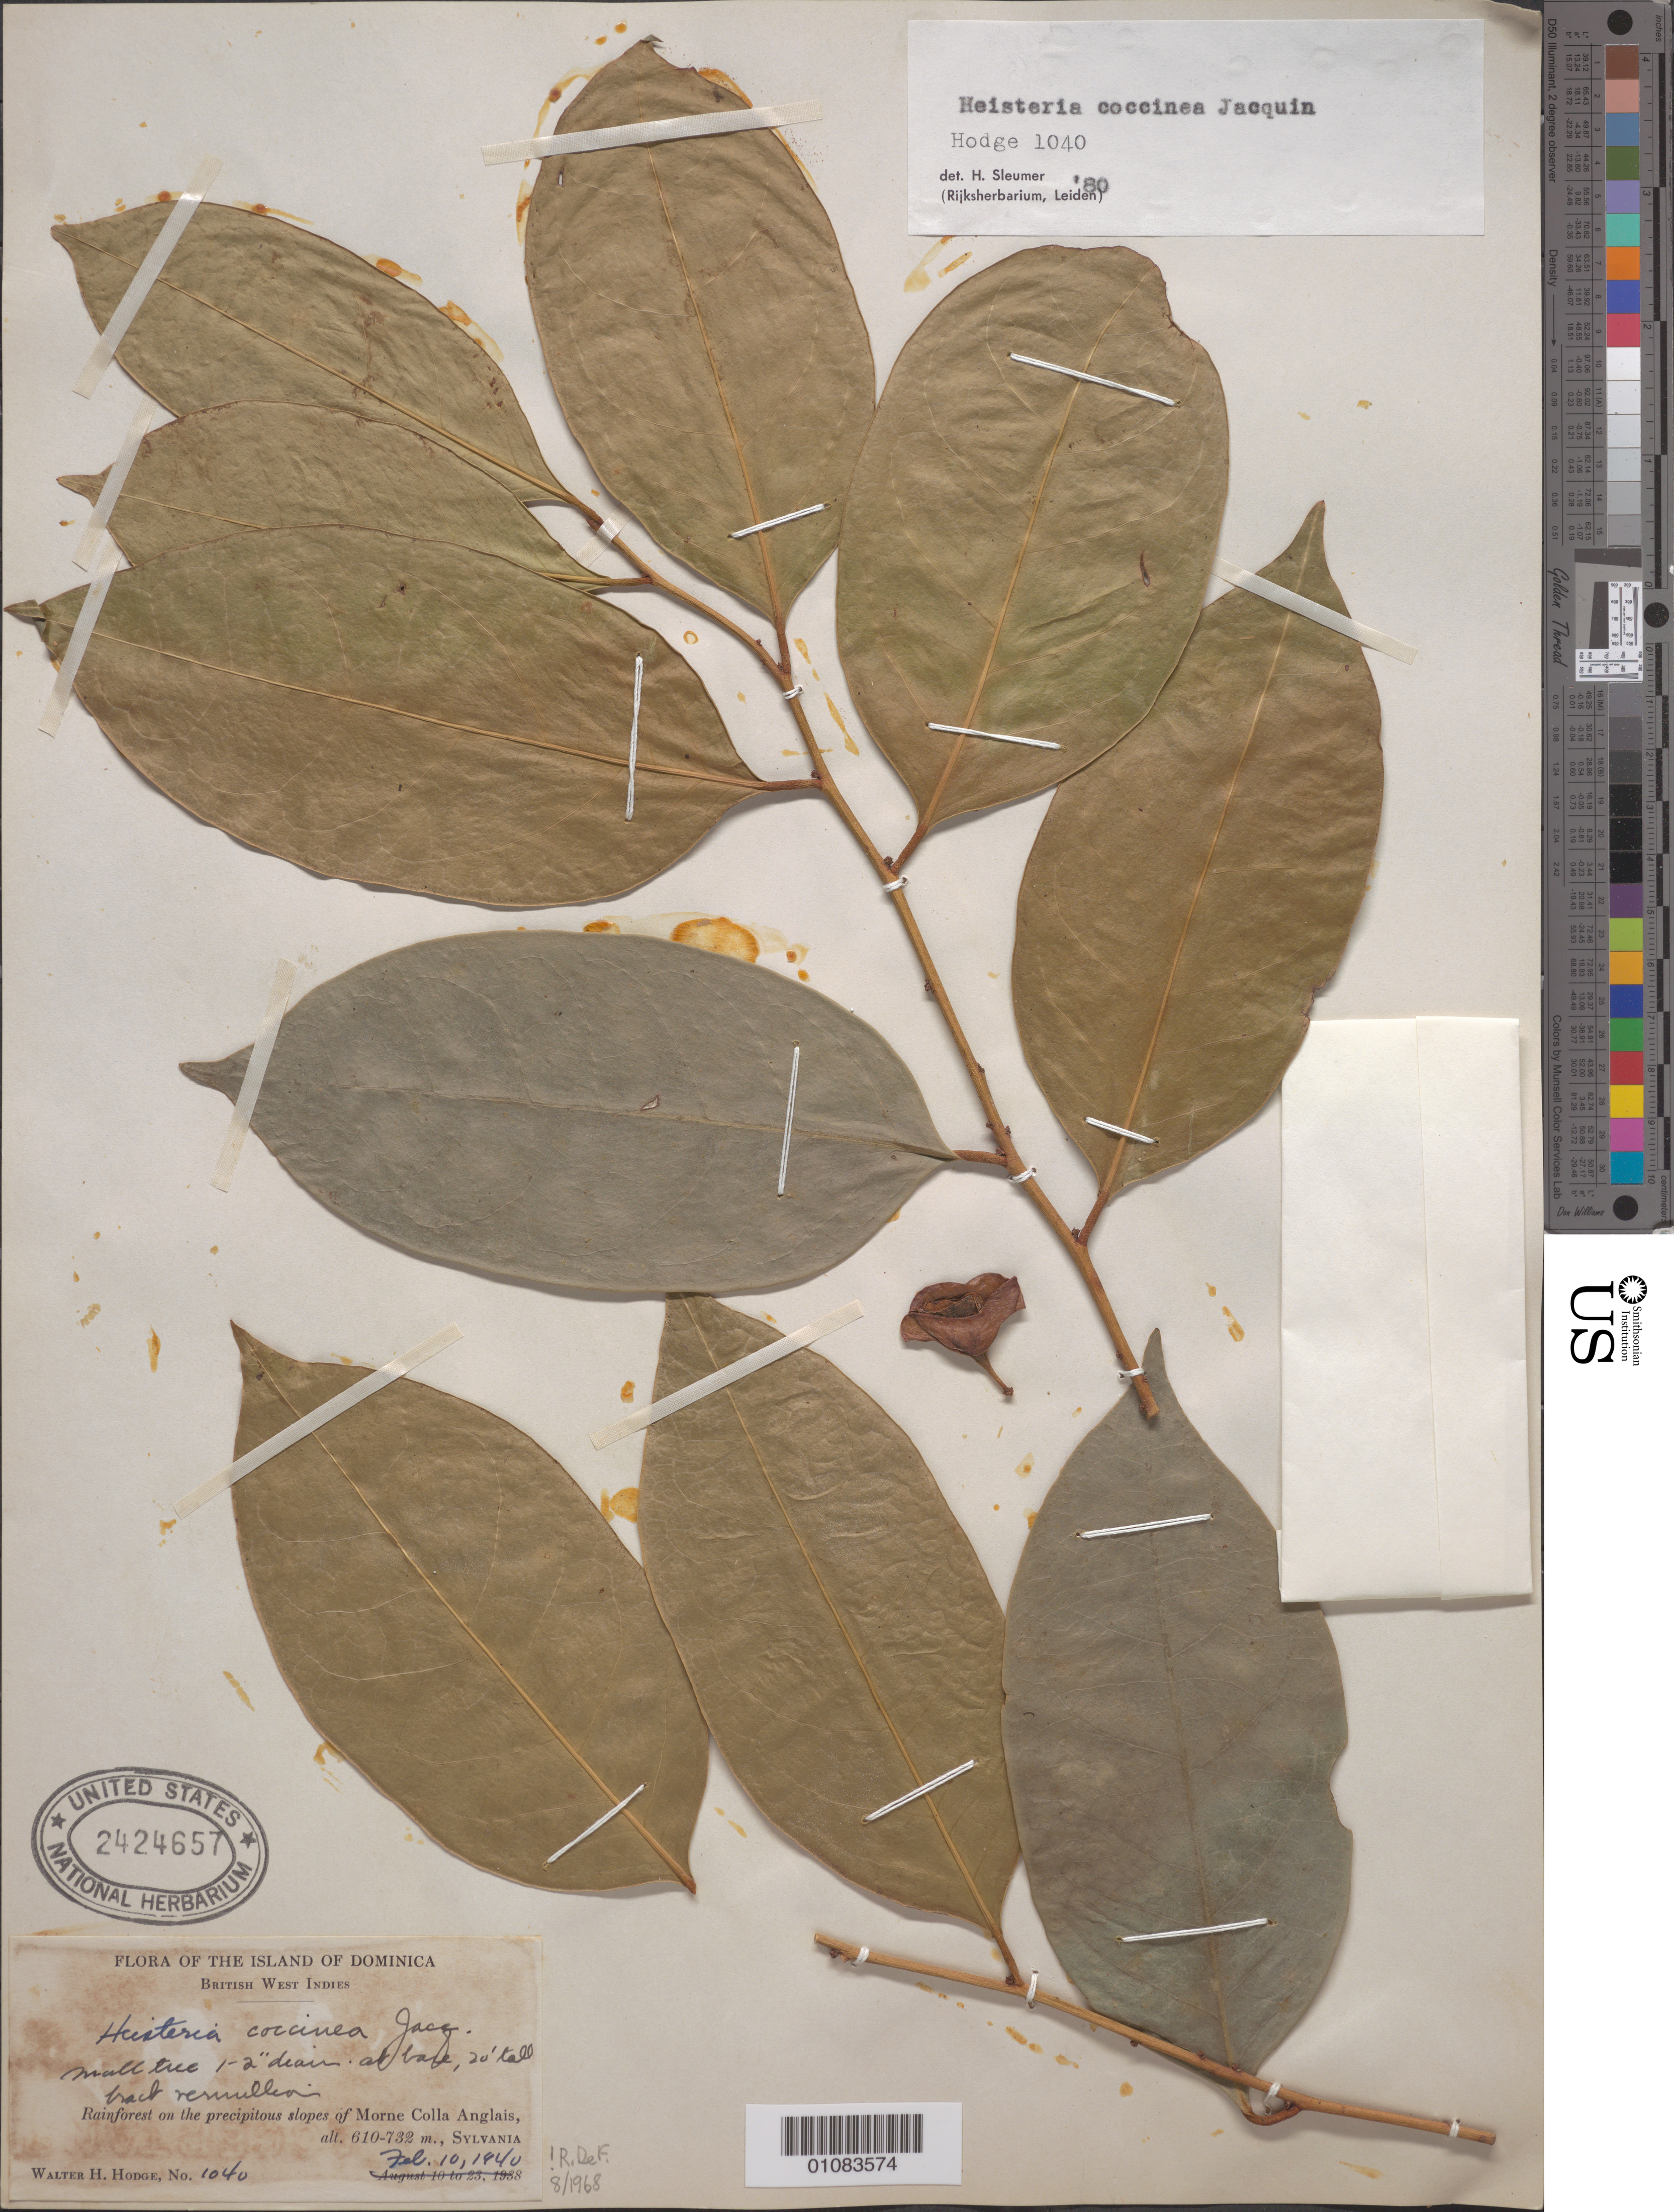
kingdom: Plantae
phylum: Tracheophyta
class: Magnoliopsida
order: Santalales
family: Erythropalaceae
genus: Heisteria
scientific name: Heisteria coccinea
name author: Jacq.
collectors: W. Hodge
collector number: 1040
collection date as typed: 10 Feb 1940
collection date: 1940-02-10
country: Dominica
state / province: St. Paul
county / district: Sylvania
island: Dominica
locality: Rainforest on the precipitous slopes of Morne Colla Anglais, Sylvania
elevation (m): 610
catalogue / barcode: US 2424657